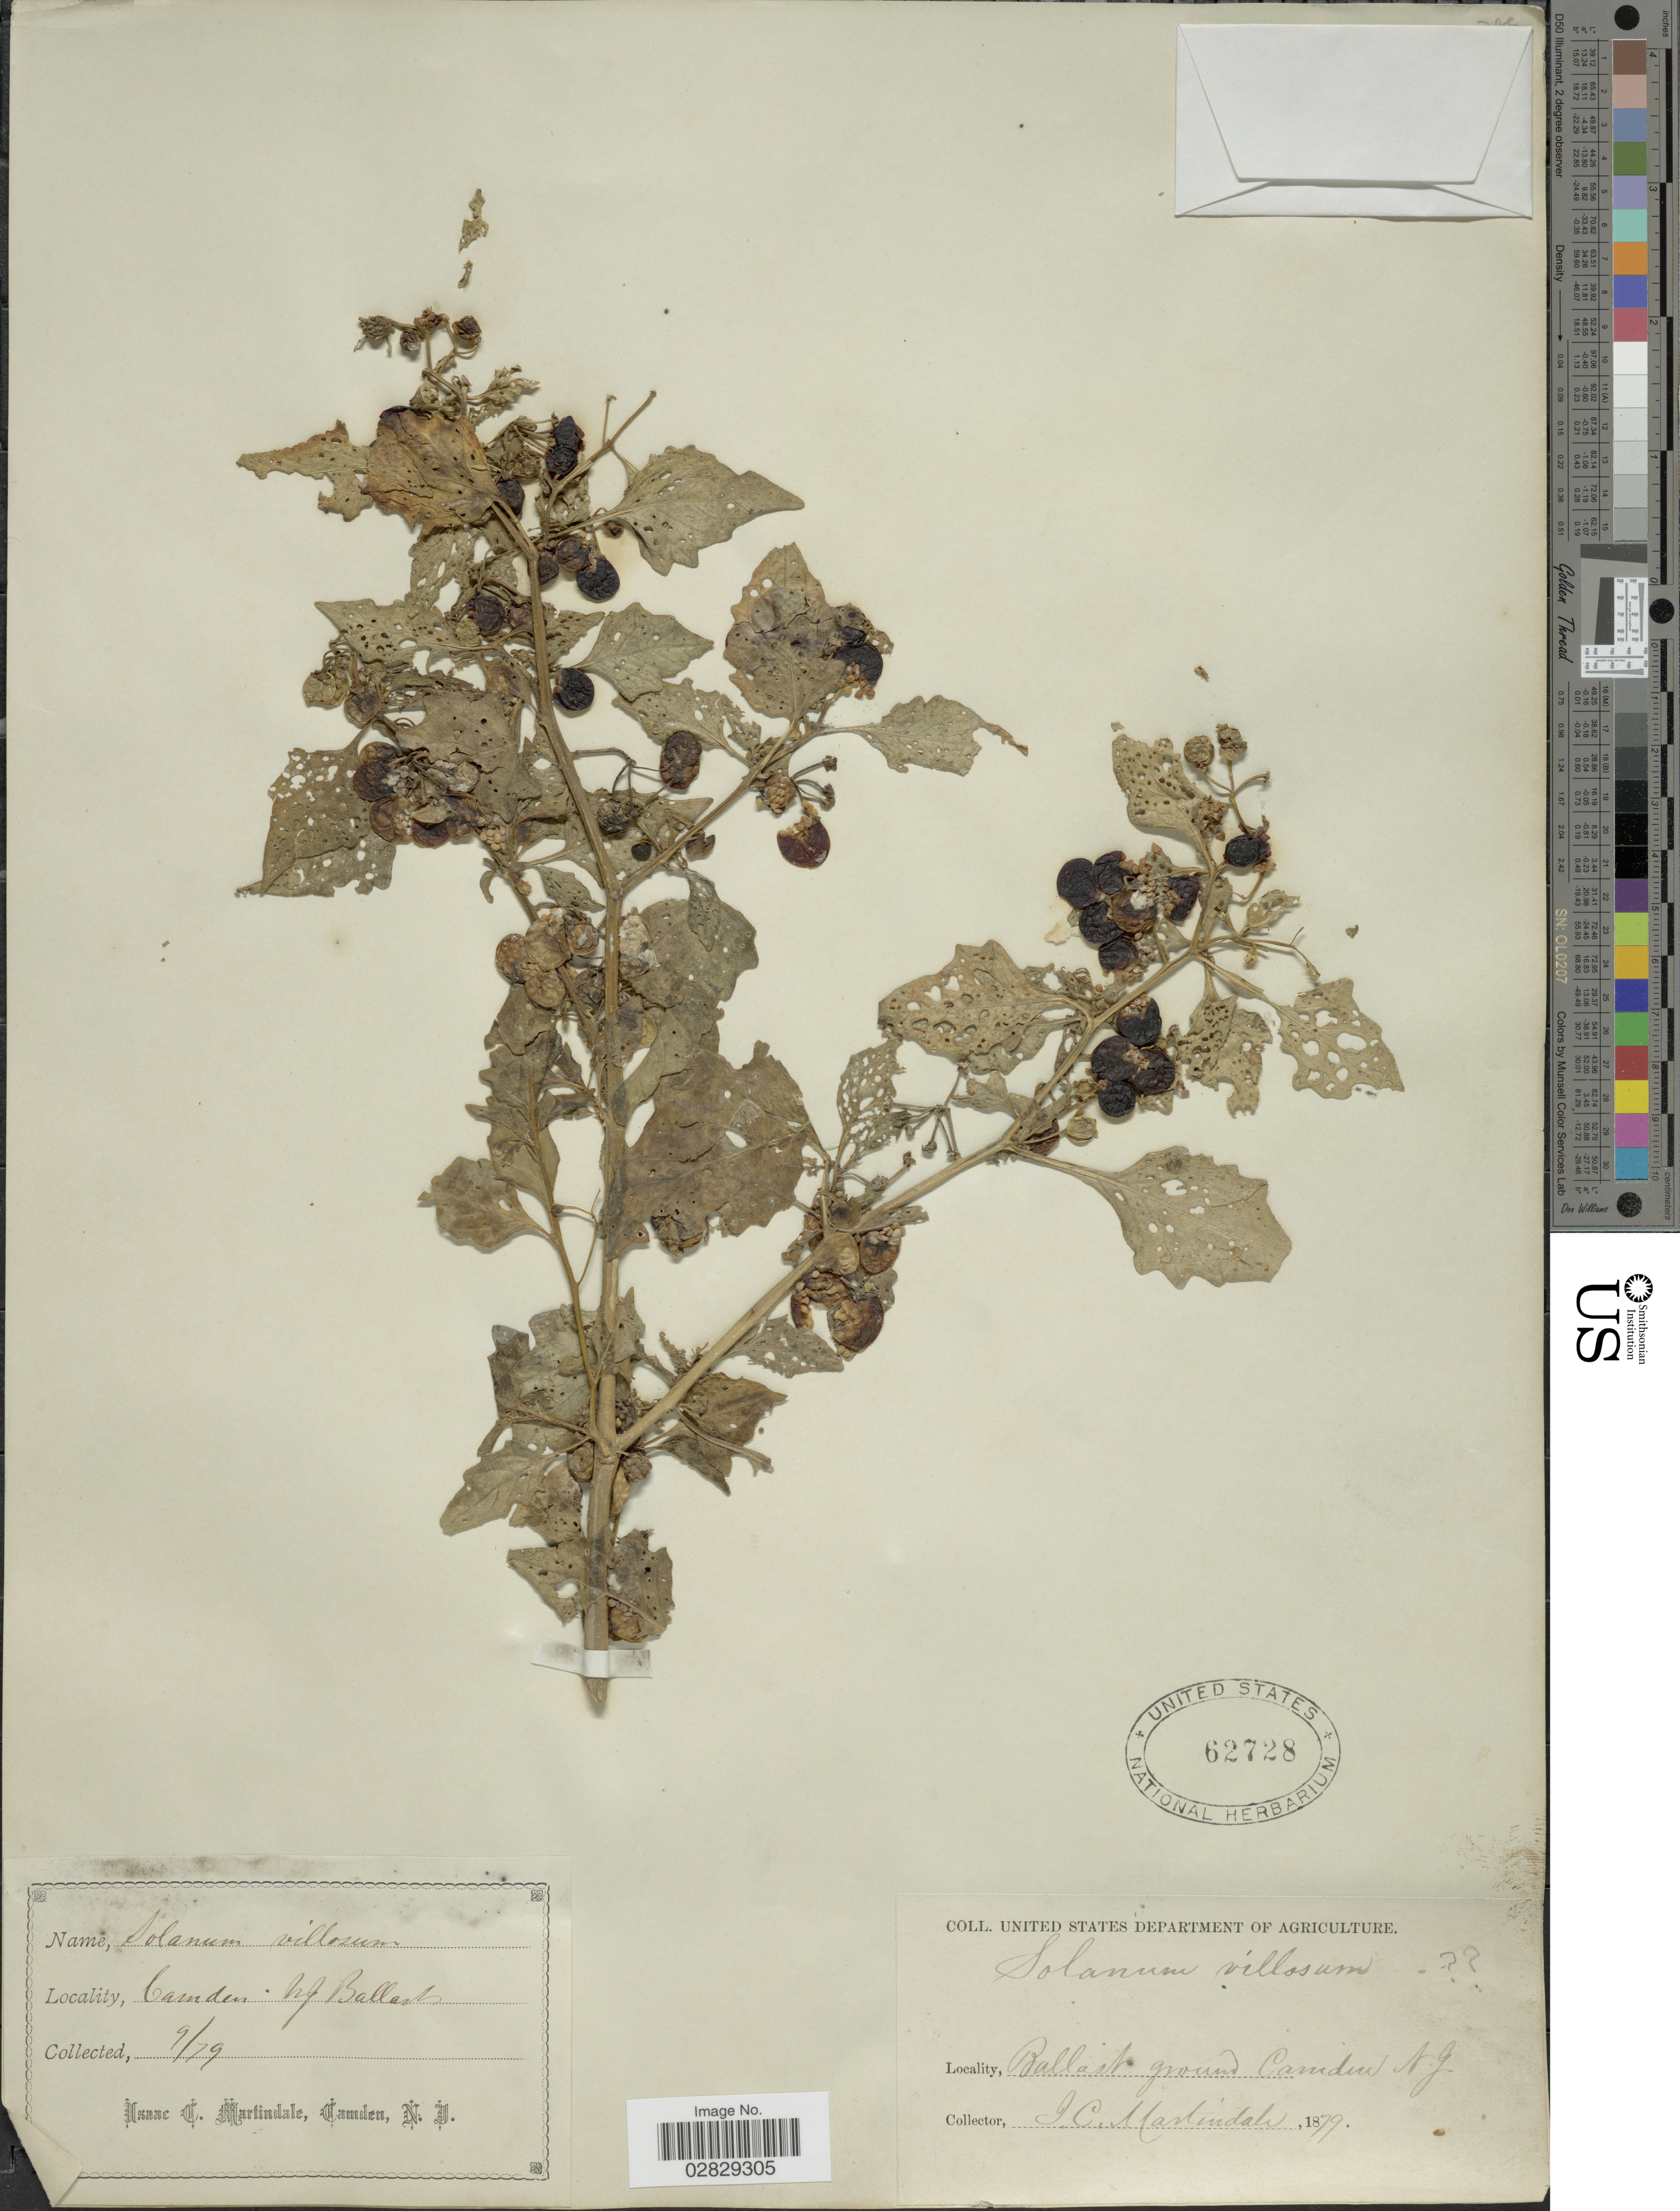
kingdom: Plantae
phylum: Tracheophyta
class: Magnoliopsida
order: Solanales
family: Solanaceae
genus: Solanum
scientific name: Solanum villosum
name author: Mill.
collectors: I. C. Martindale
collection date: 1879-09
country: United States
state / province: New Jersey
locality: Camden. Ballast ground.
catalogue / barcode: US 62728